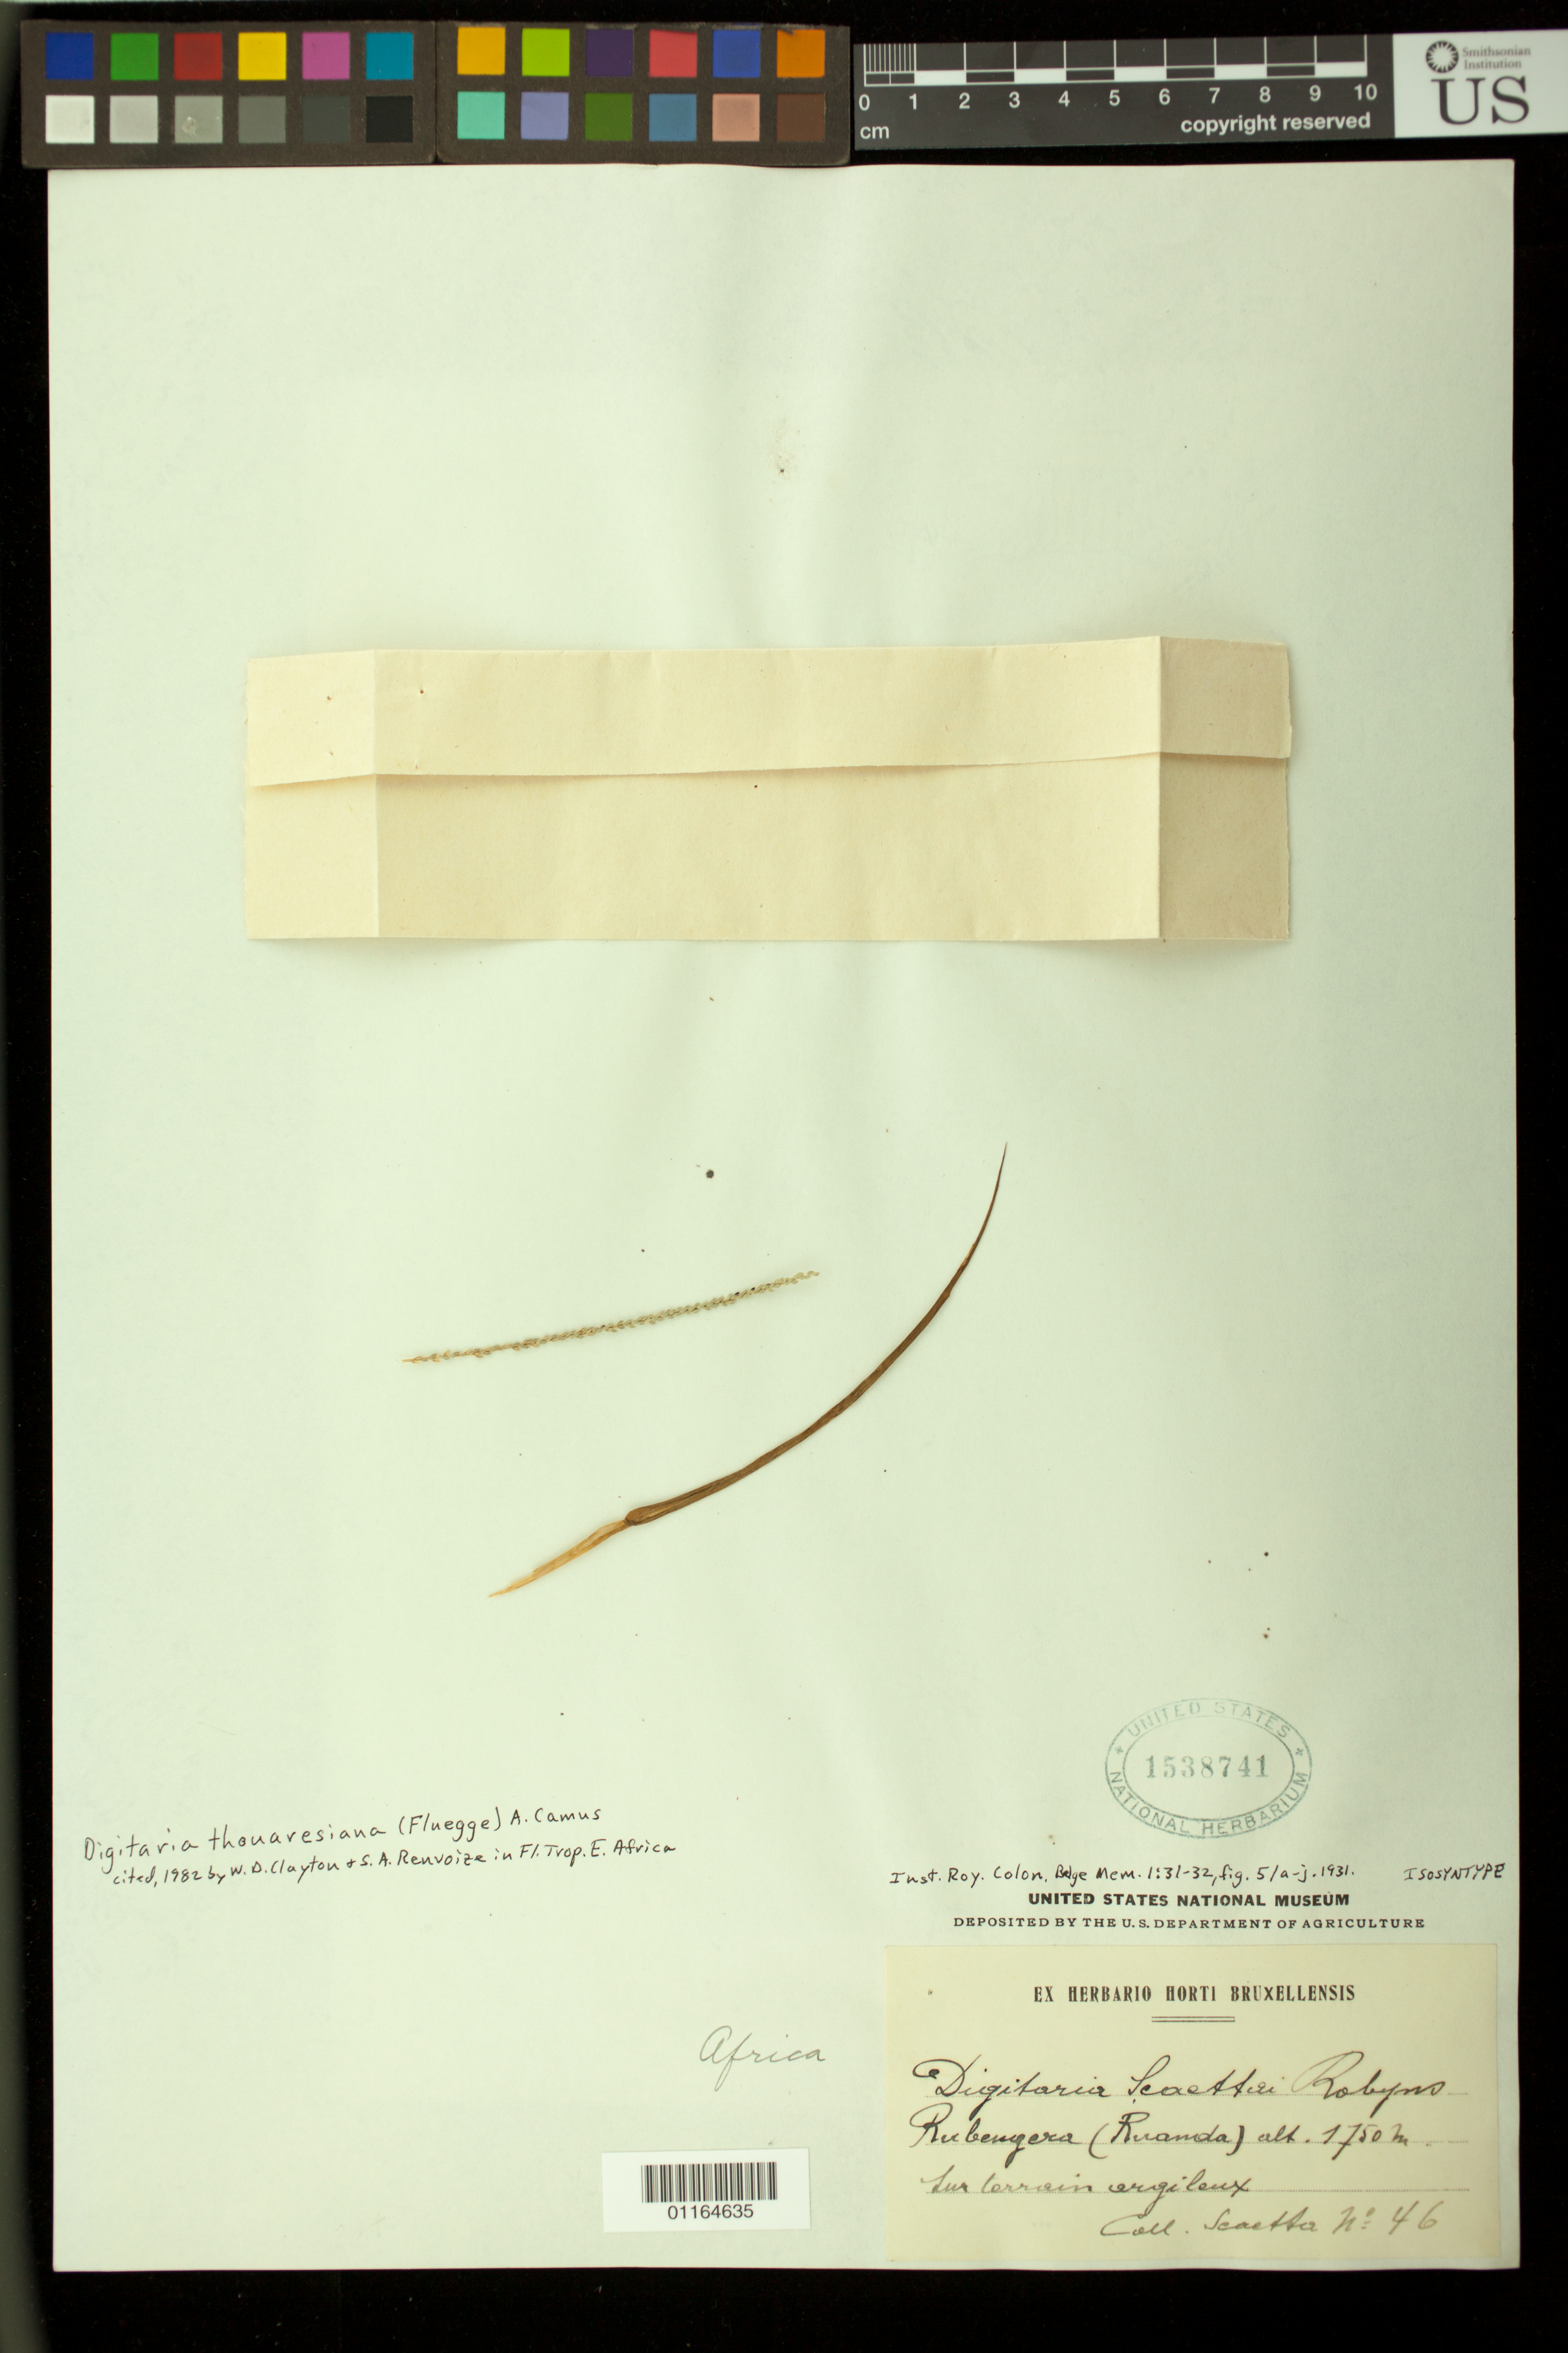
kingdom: Plantae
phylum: Tracheophyta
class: Liliopsida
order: Poales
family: Poaceae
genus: Digitaria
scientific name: Digitaria scaettae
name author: Robyns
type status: Isosyntype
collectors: H. Scaetta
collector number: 46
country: Rwanda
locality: Rubengera (Ruanda)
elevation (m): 1750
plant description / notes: Fragmentary material of type specimen ex herb. Brussels. Protologue cites 2 collections as "types" (Scaetta 46 & 67), another collection is cited but not as type (Scaetta 249)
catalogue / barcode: US 1538741